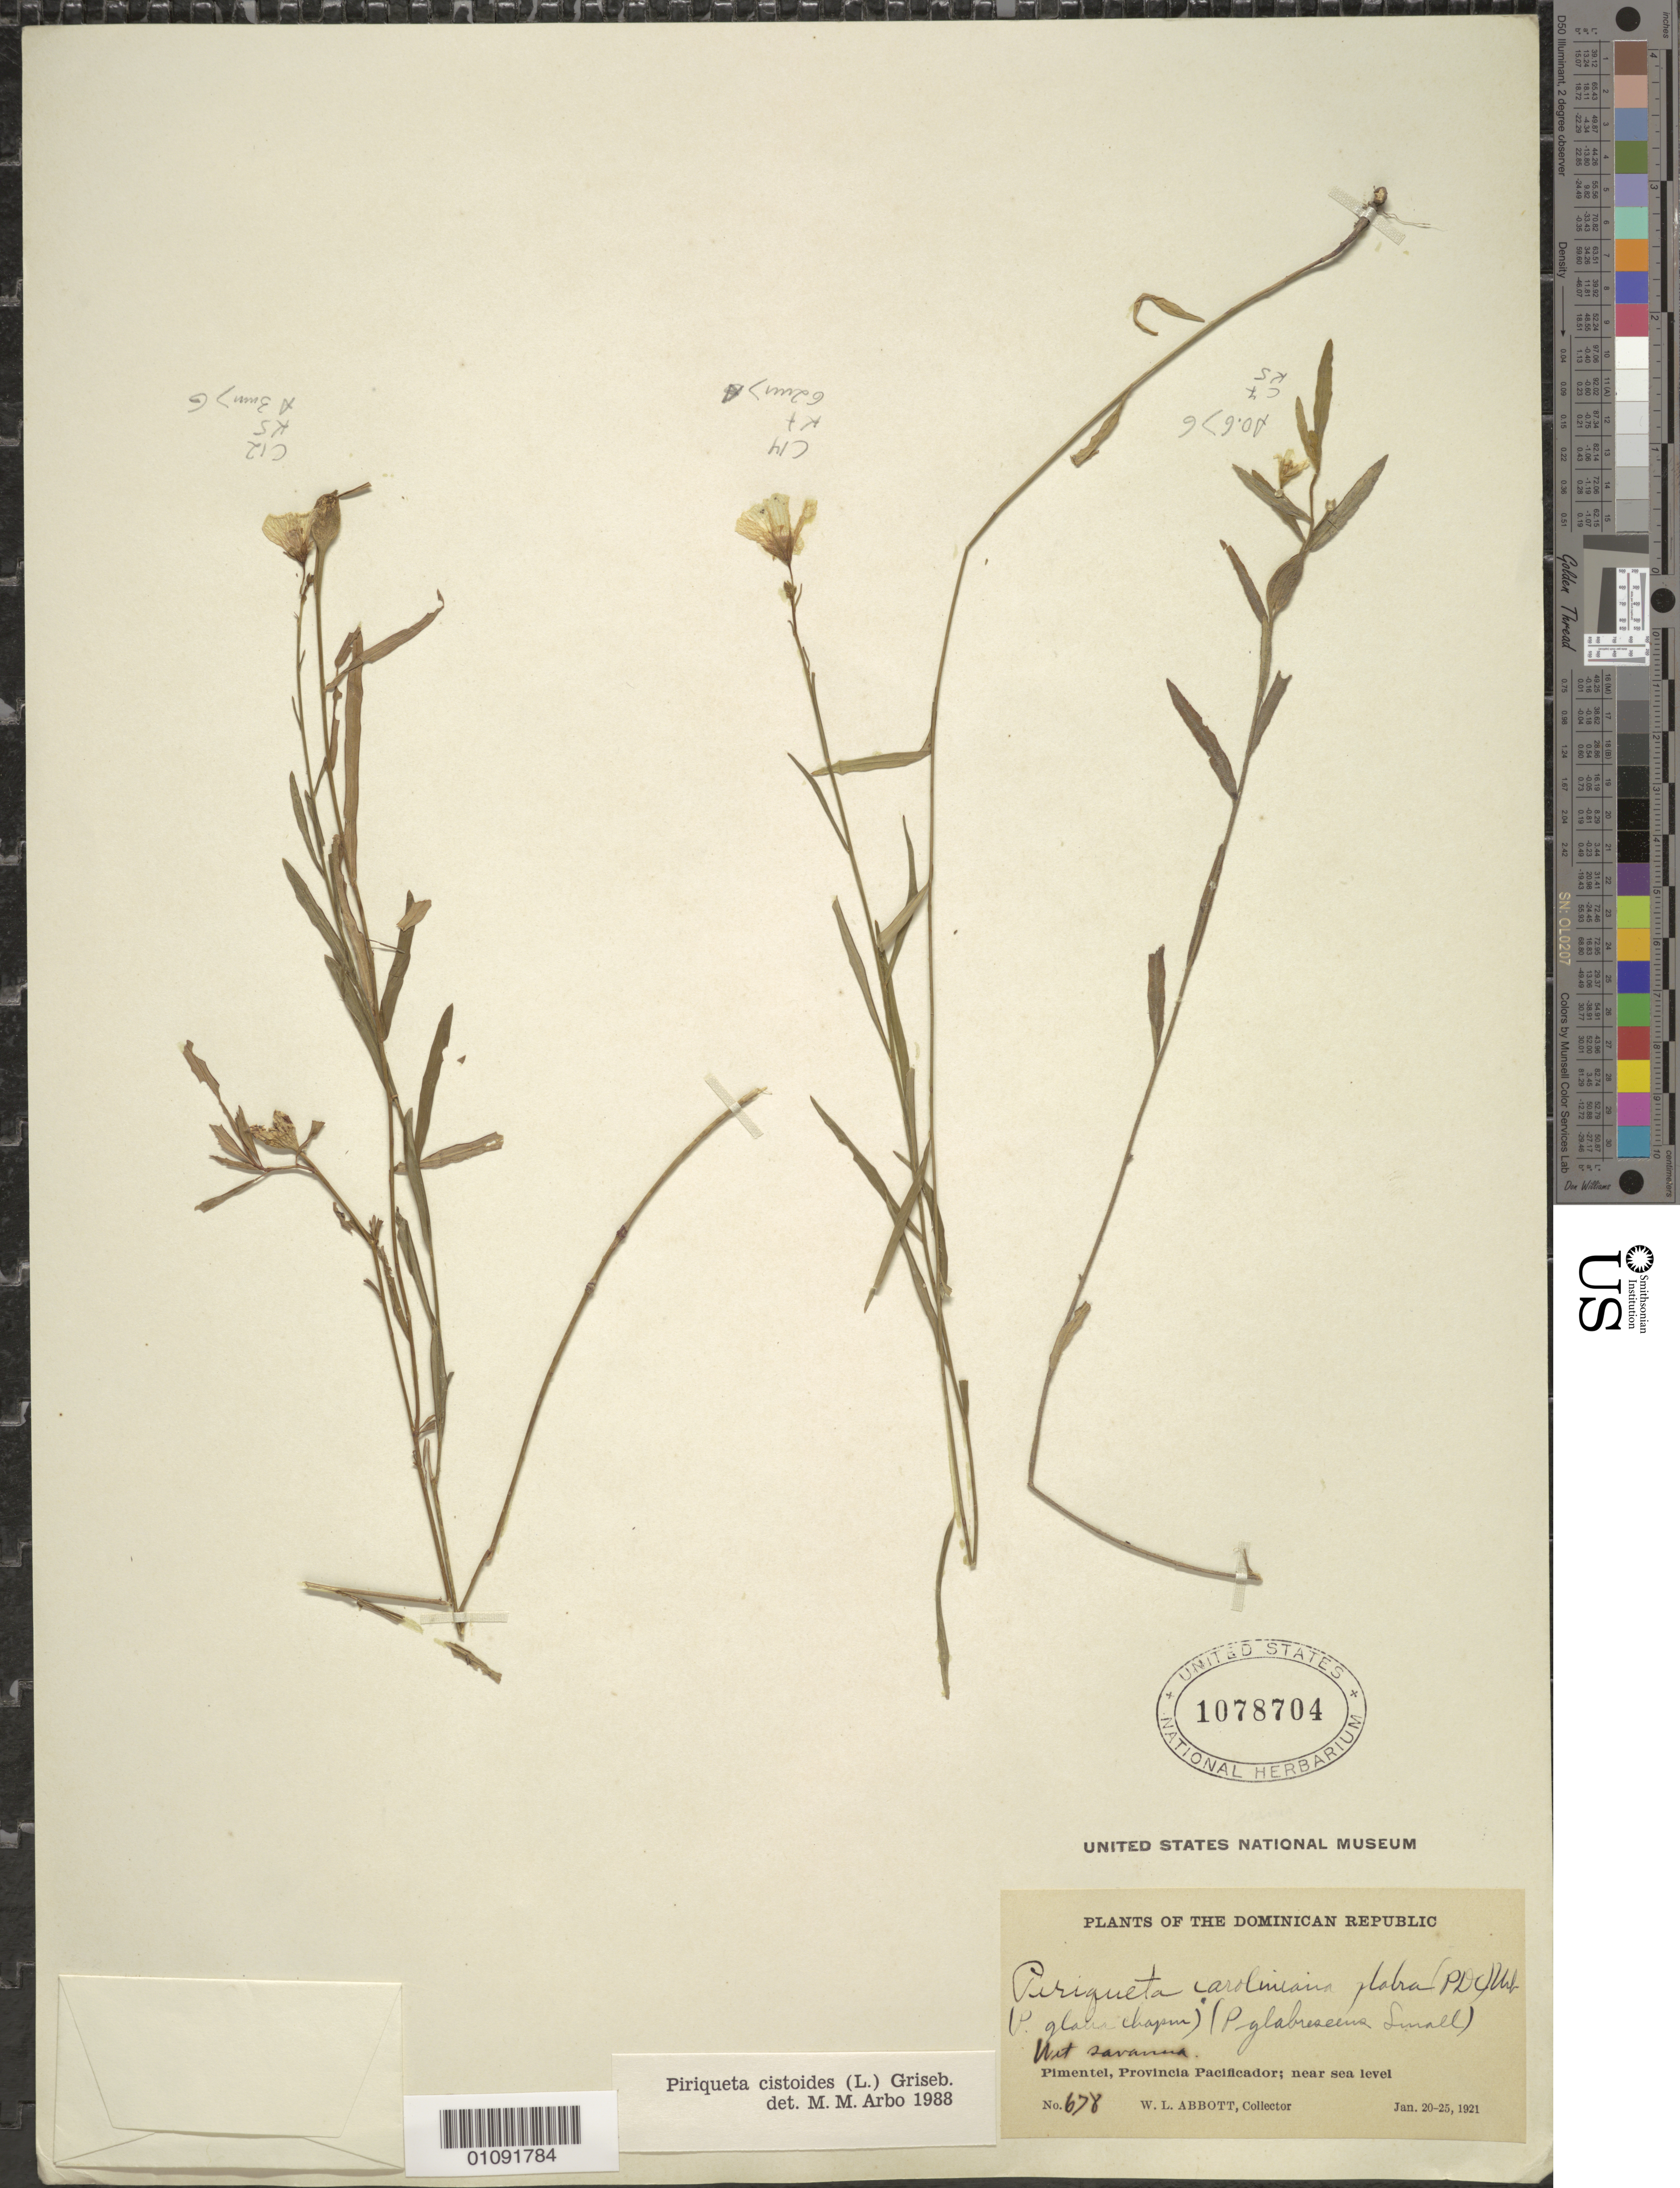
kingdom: Plantae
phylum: Tracheophyta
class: Magnoliopsida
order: Malpighiales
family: Turneraceae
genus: Piriqueta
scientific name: Piriqueta cistoides subsp. cistoides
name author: (L.) Griseb.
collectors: W. L. Abbott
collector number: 678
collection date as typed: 20 Jan 1921 to 25 Jan 1921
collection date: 1921-01-20/1921-01-25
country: Dominican Republic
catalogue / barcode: US 1078704